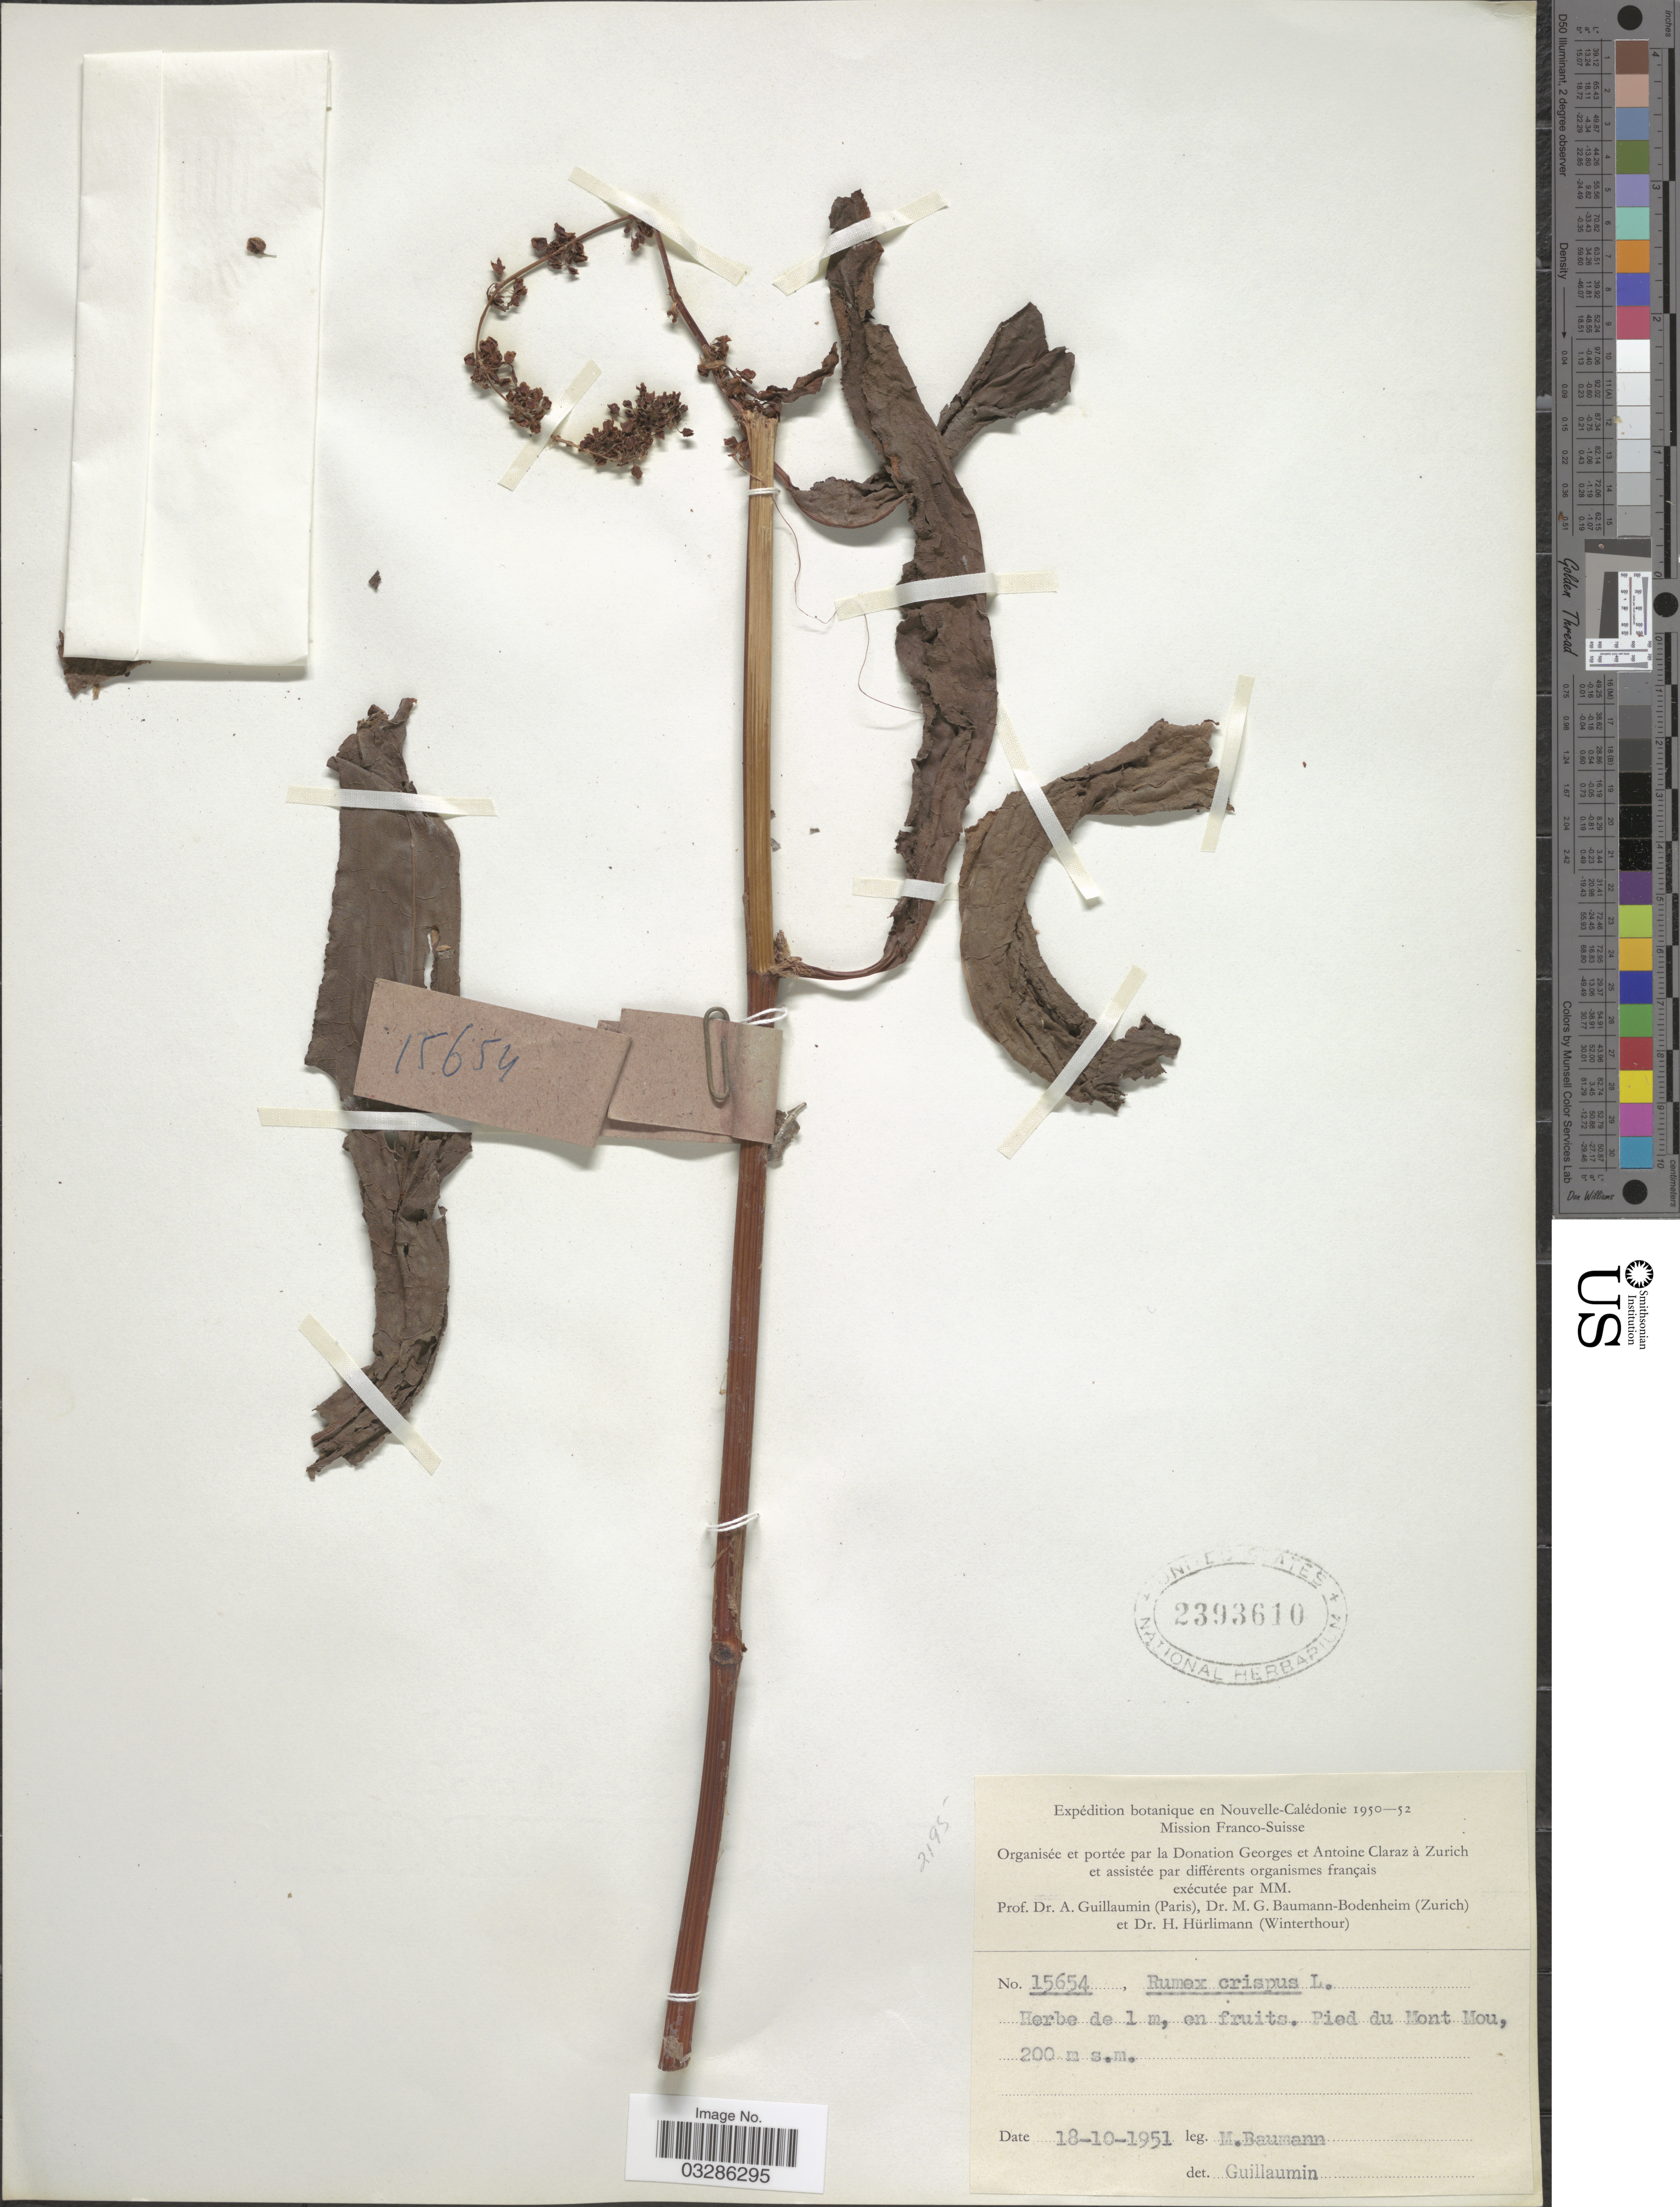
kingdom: Plantae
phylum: Tracheophyta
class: Magnoliopsida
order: Caryophyllales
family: Polygonaceae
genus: Rumex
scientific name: Rumex crispus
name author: L.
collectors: M. G. Baumann-Bodenheim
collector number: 15654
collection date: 1951-10-18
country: New Caledonia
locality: Nouvelle-Calédonie. Pied du Mont Mou.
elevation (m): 200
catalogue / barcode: US 2393610